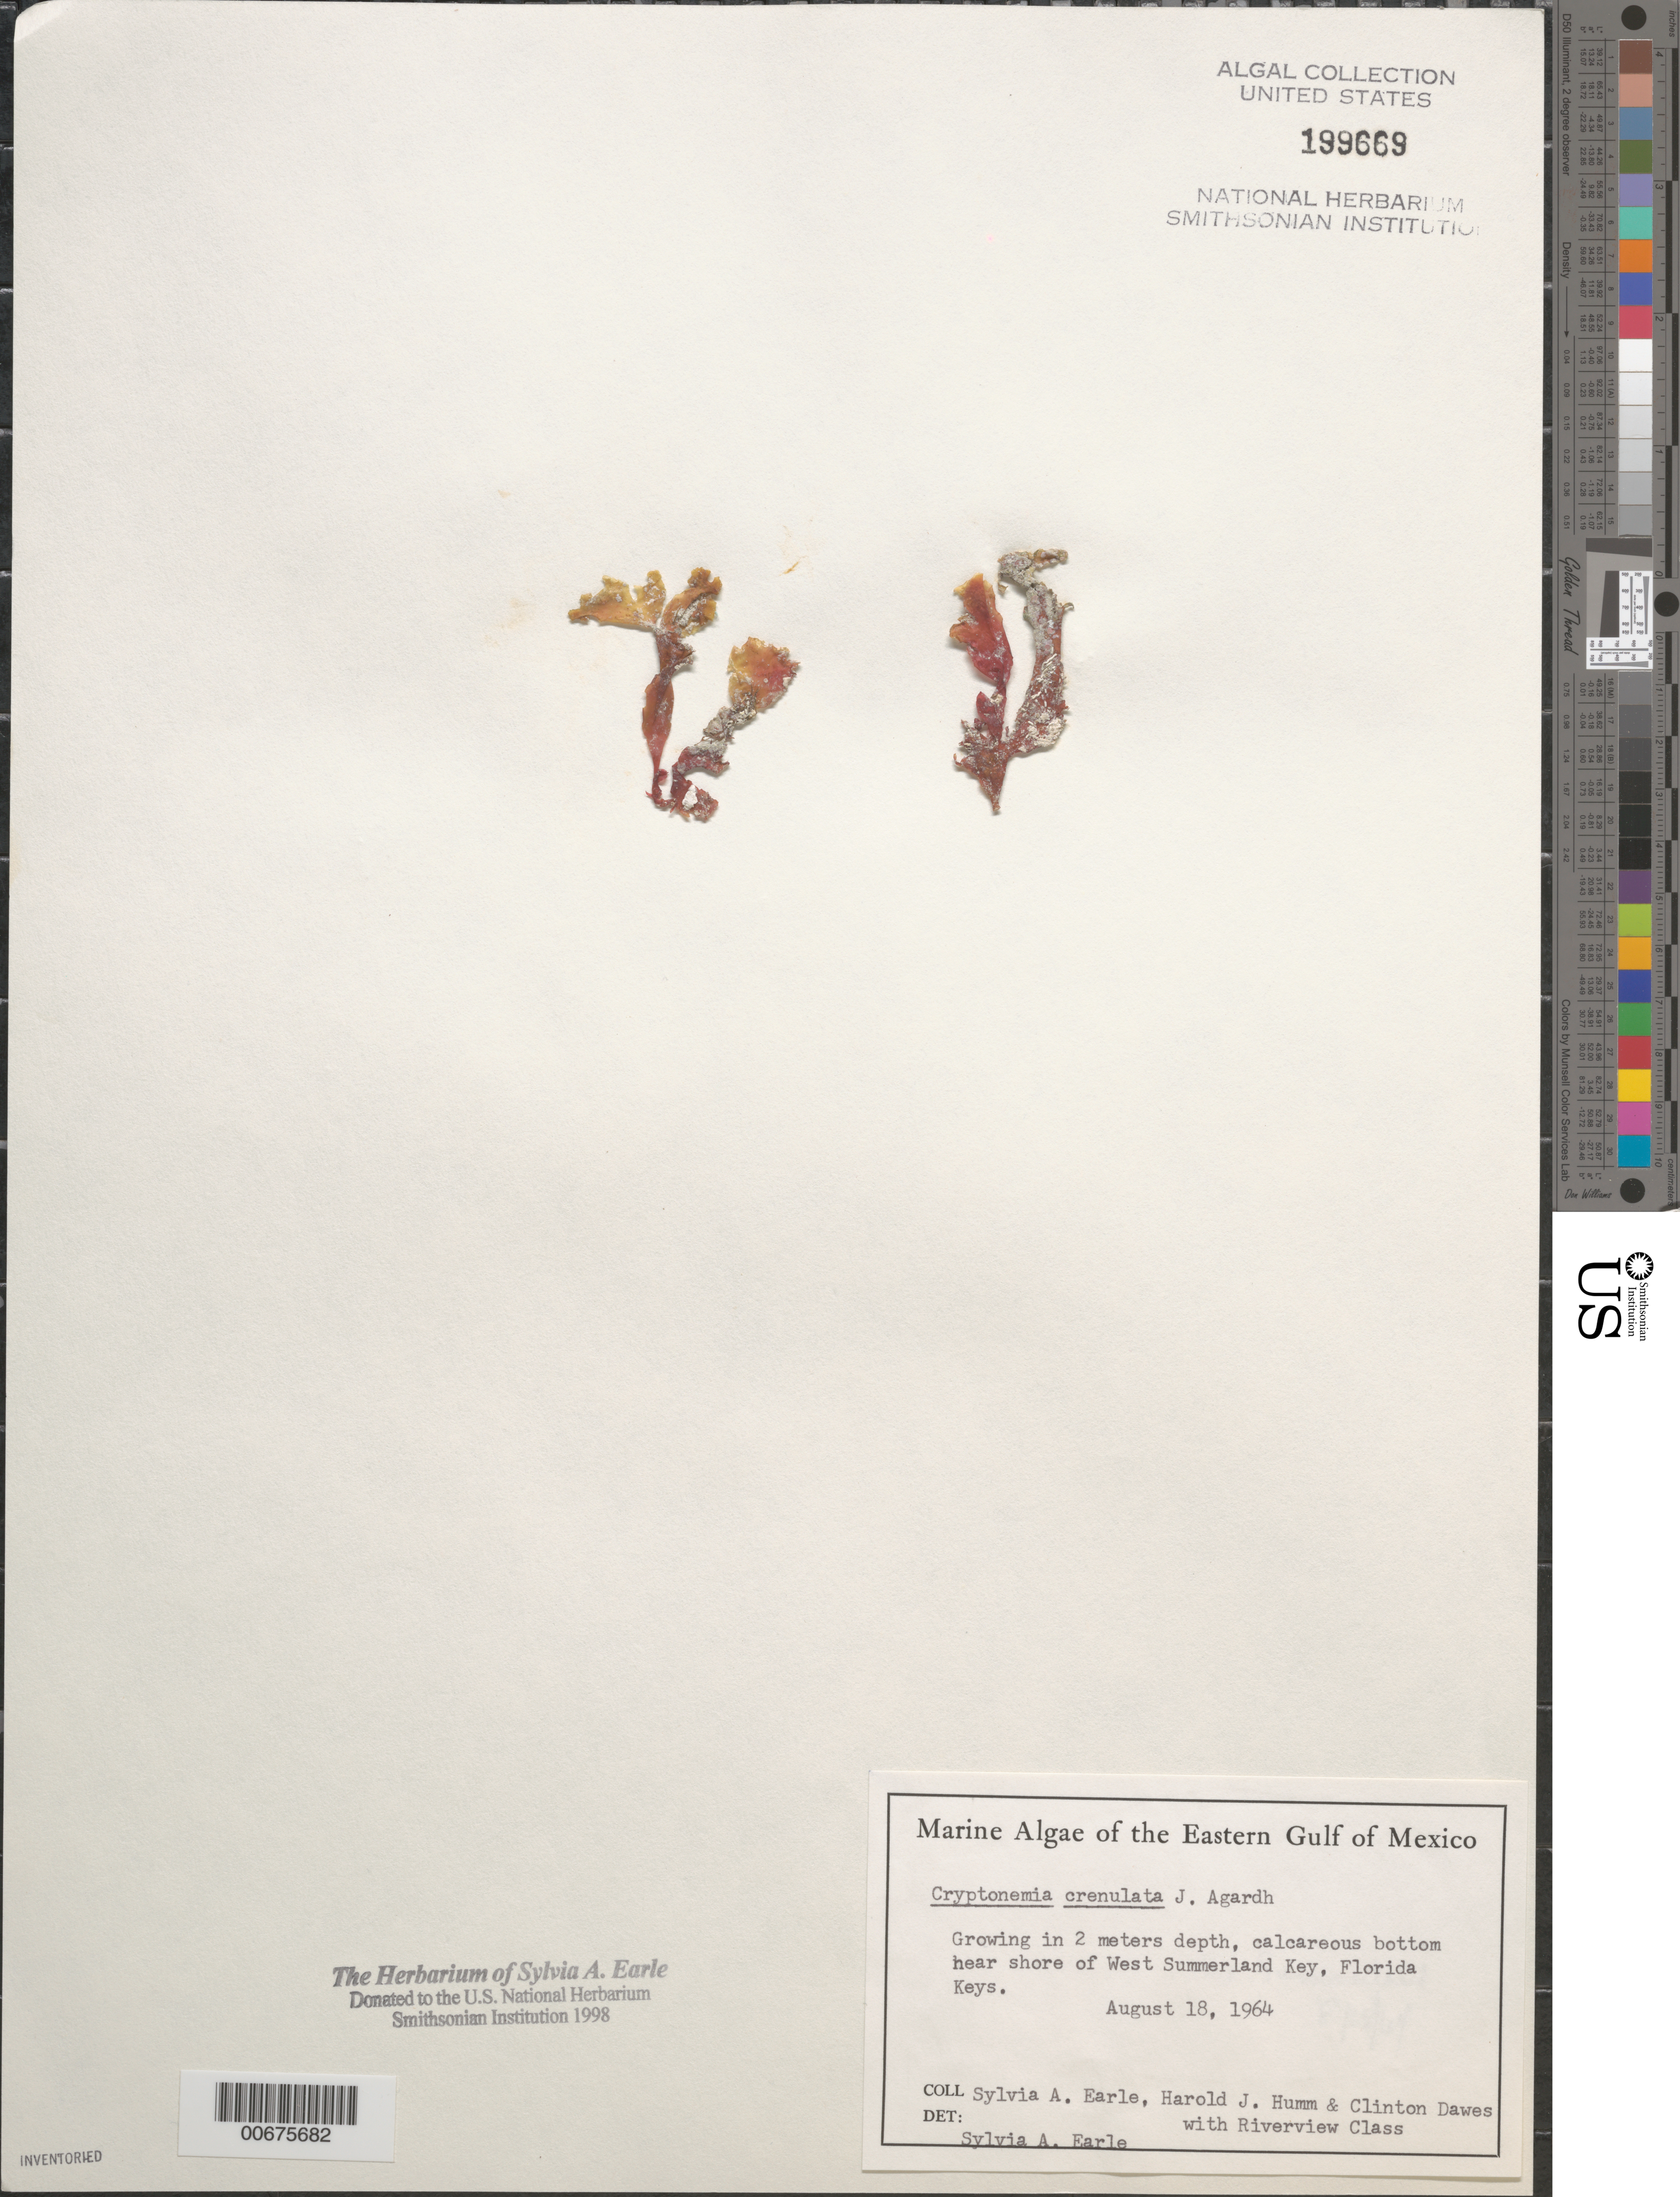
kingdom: Plantae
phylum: Rhodophyta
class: Florideophyceae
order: Halymeniales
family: Halymeniaceae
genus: Cryptonemia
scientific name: Cryptonemia crenulata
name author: (J. Agardh) J. Agardh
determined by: Earle, S. A.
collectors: S. A. Earle, H. J. Humm, C. Dawes & Students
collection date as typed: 18 Aug 1964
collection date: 1964-08-18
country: United States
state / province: Florida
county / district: Monroe County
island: West Summerland Key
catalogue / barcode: US 199669